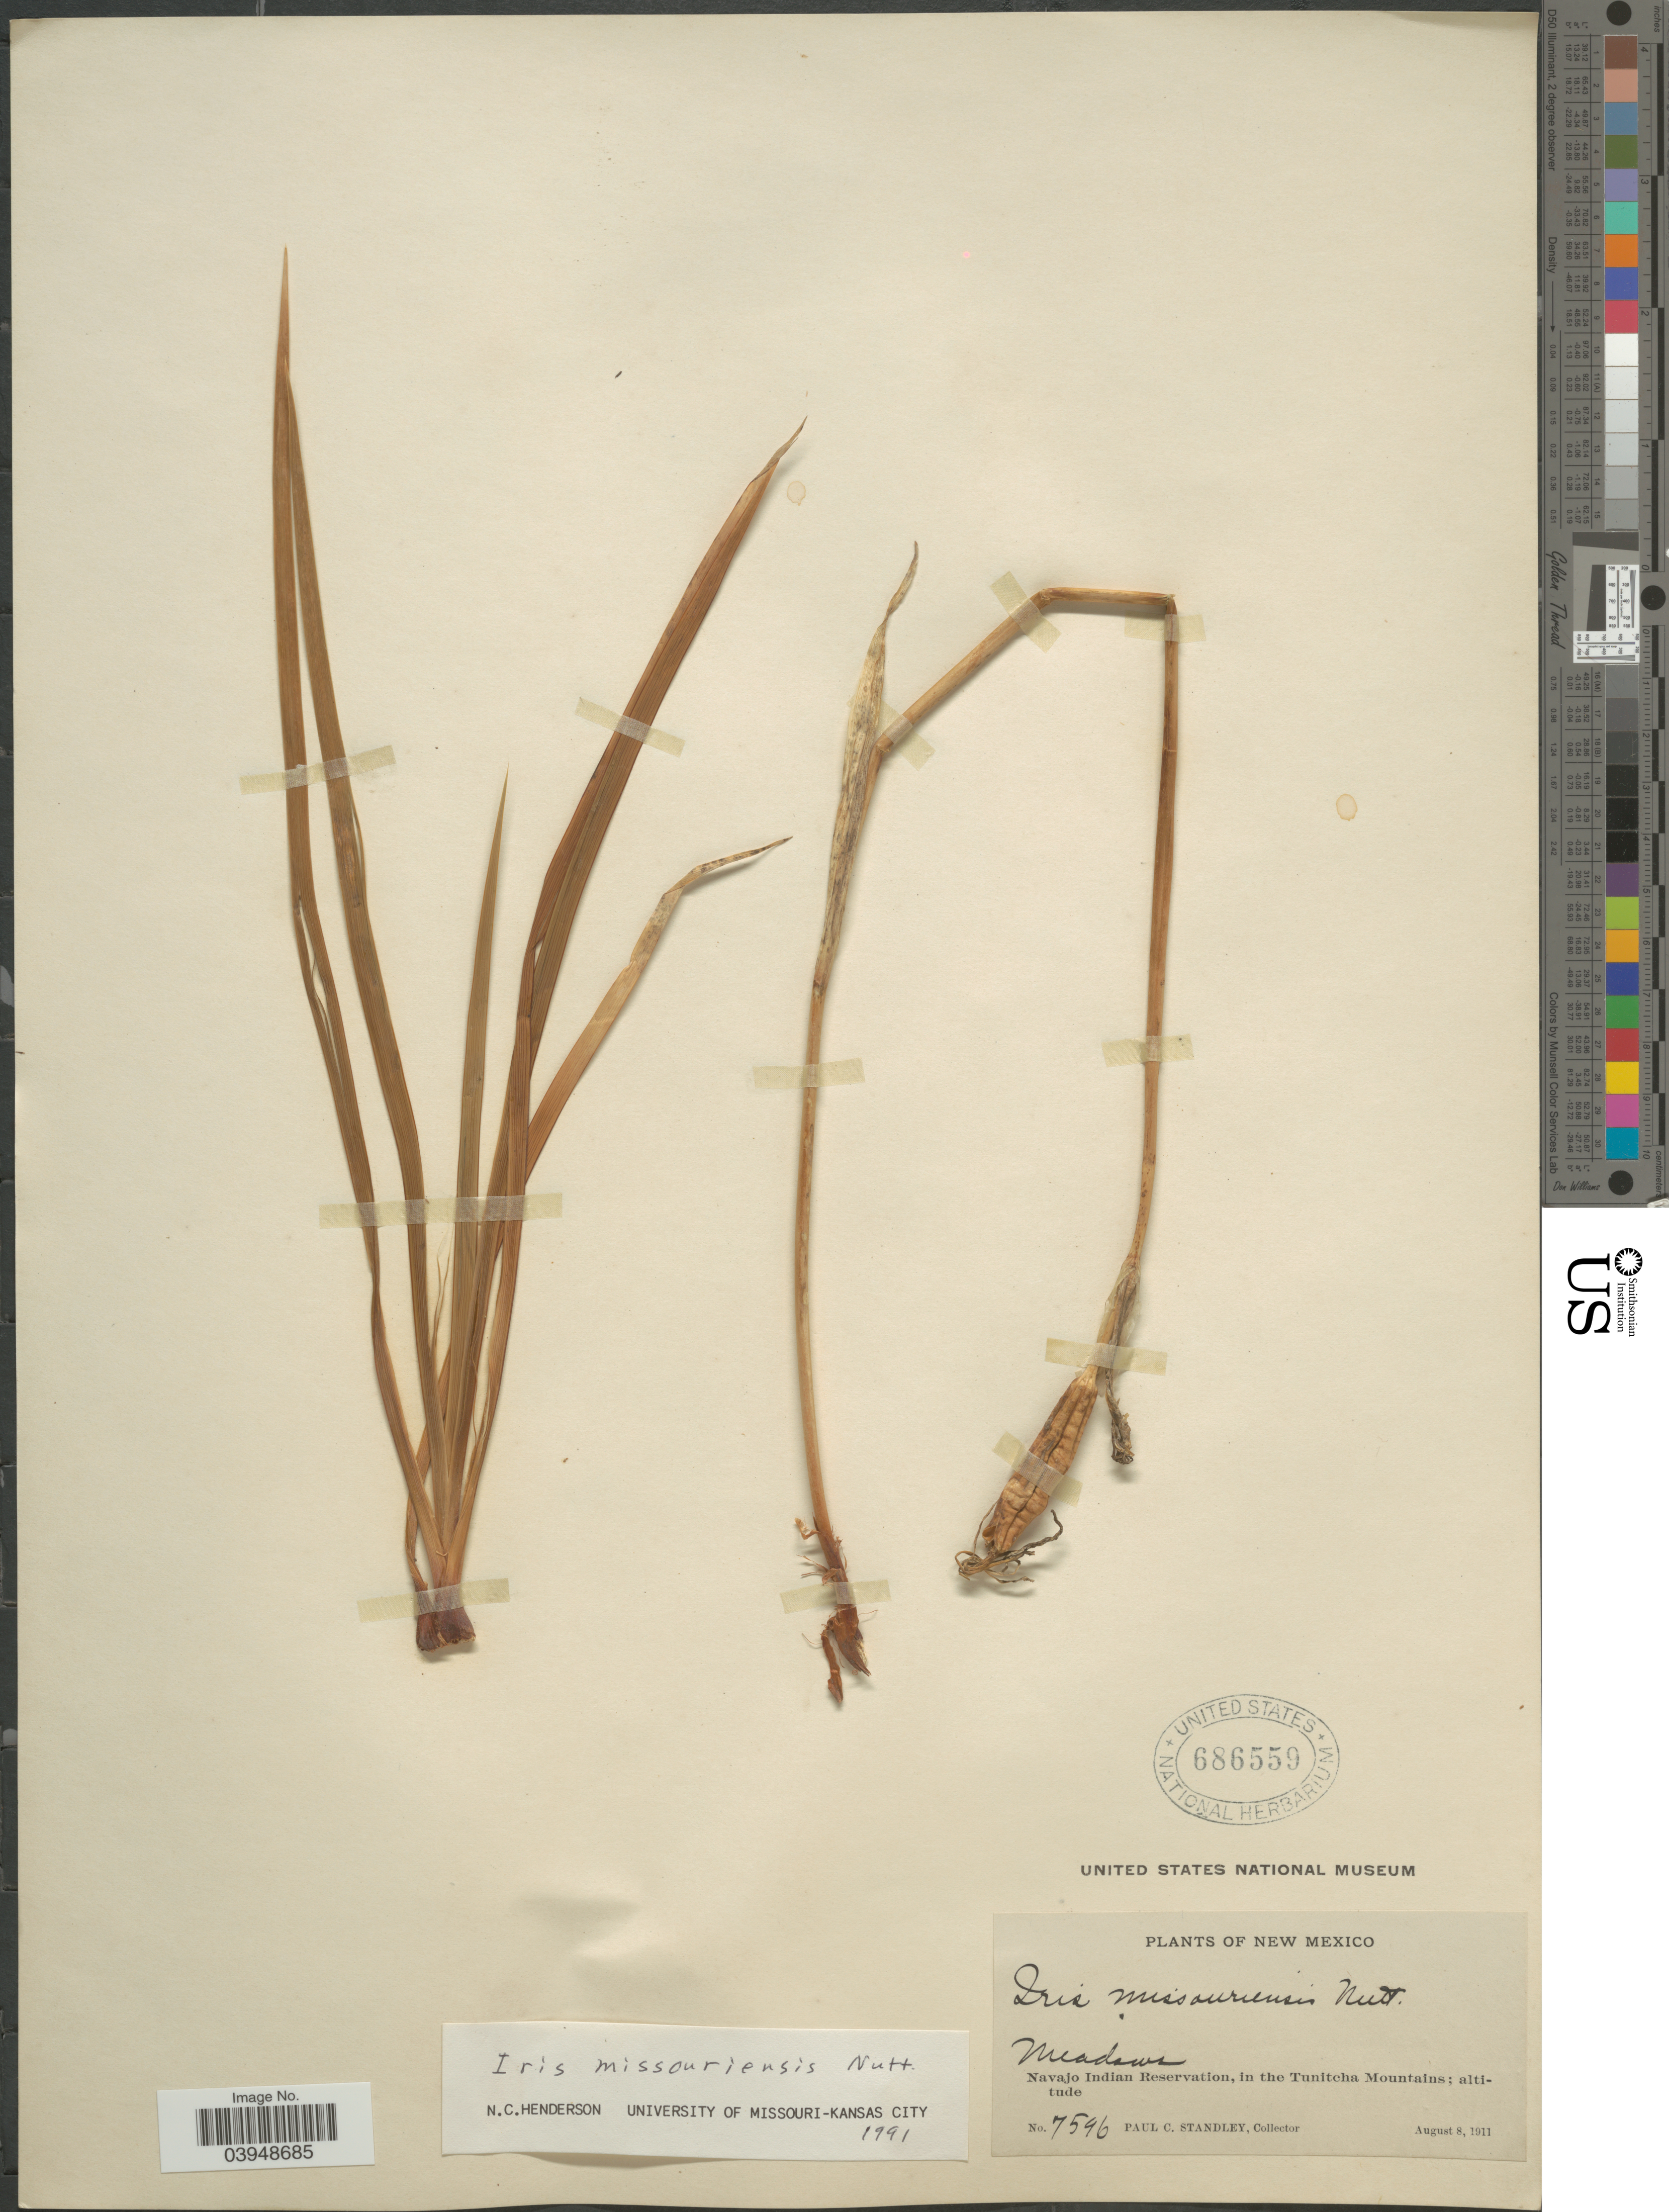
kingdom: Plantae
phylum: Tracheophyta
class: Liliopsida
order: Asparagales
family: Iridaceae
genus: Iris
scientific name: Iris missouriensis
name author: Nutt.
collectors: P. C. Standley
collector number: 7596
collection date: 1911-08-08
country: United States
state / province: New Mexico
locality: Navajo Indian Reservation, in the Tunitcha Mountains.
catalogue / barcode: US 686559